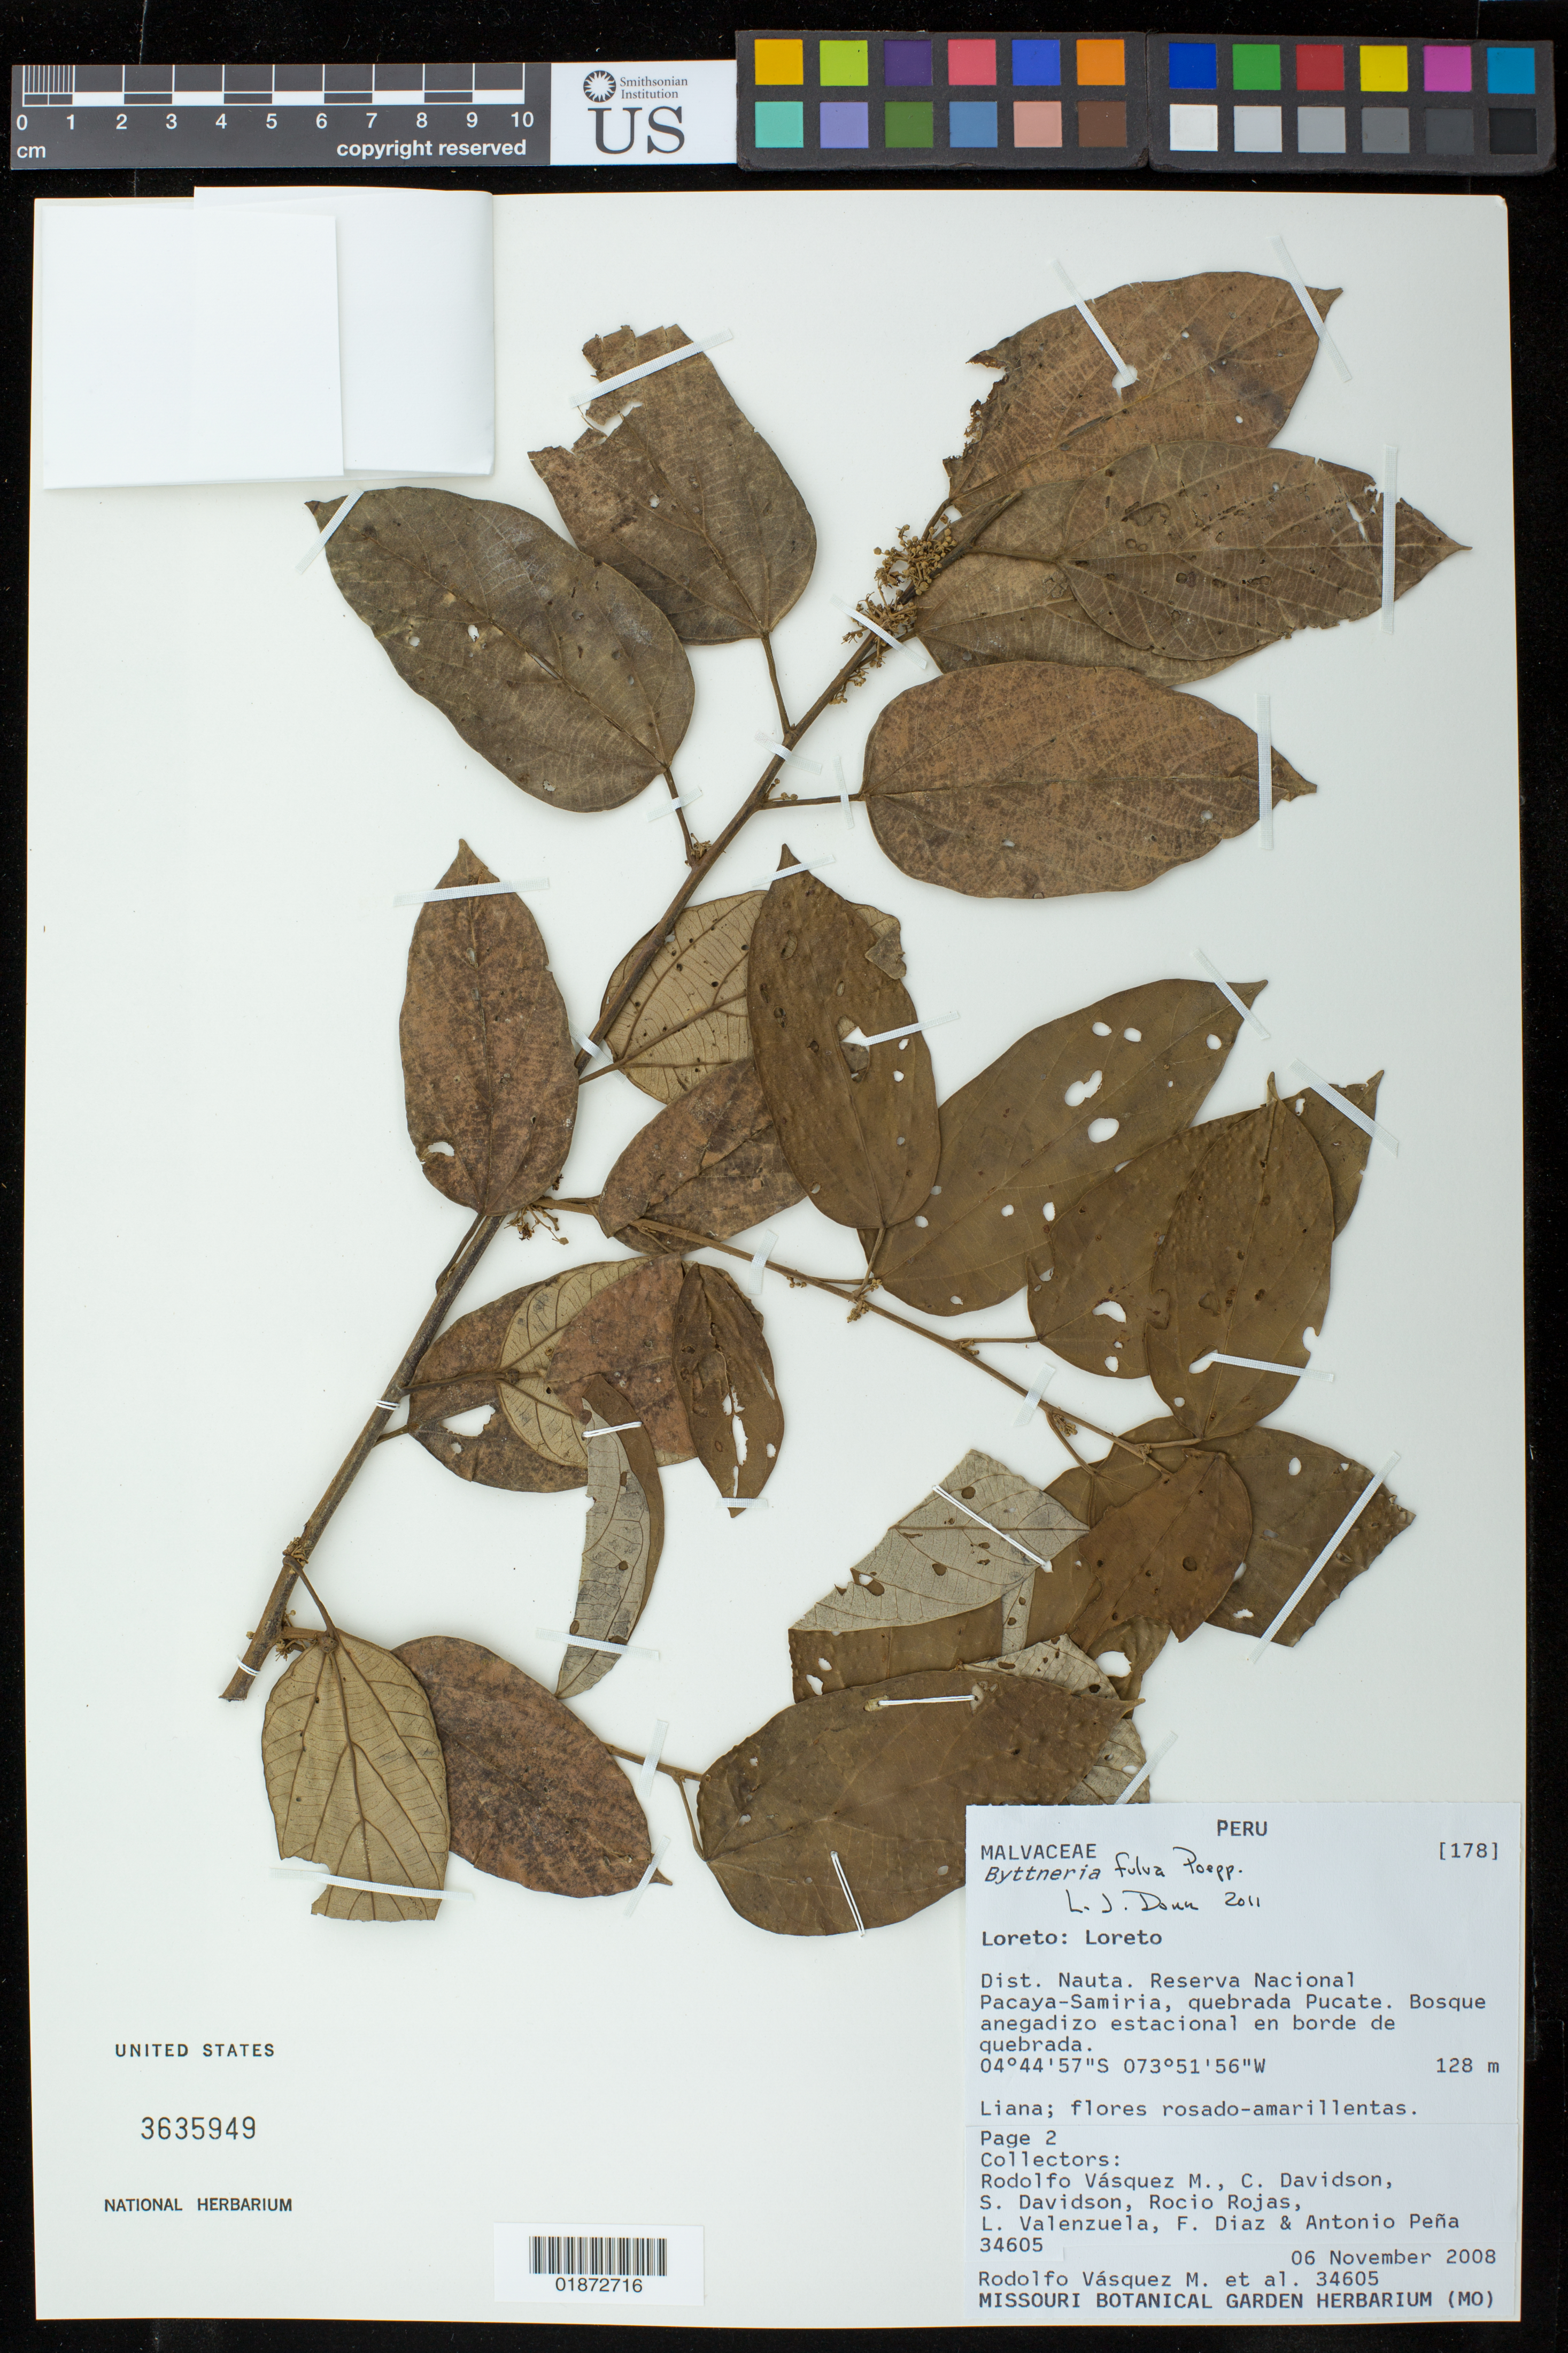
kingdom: Plantae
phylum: Tracheophyta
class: Magnoliopsida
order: Malvales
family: Malvaceae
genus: Byttneria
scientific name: Byttneria filipes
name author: C. Mart. ex K. Schum.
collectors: R. Vásquez M., C. Davidson, S. Davidson, R. Rojas, L. Valenzuela G. & et al.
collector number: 34605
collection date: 2008-11-06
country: Peru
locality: Dist. Nauta. Reserva Nacional Pacaya-Samiria, quebrada Pucate.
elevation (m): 128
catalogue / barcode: US 3635949